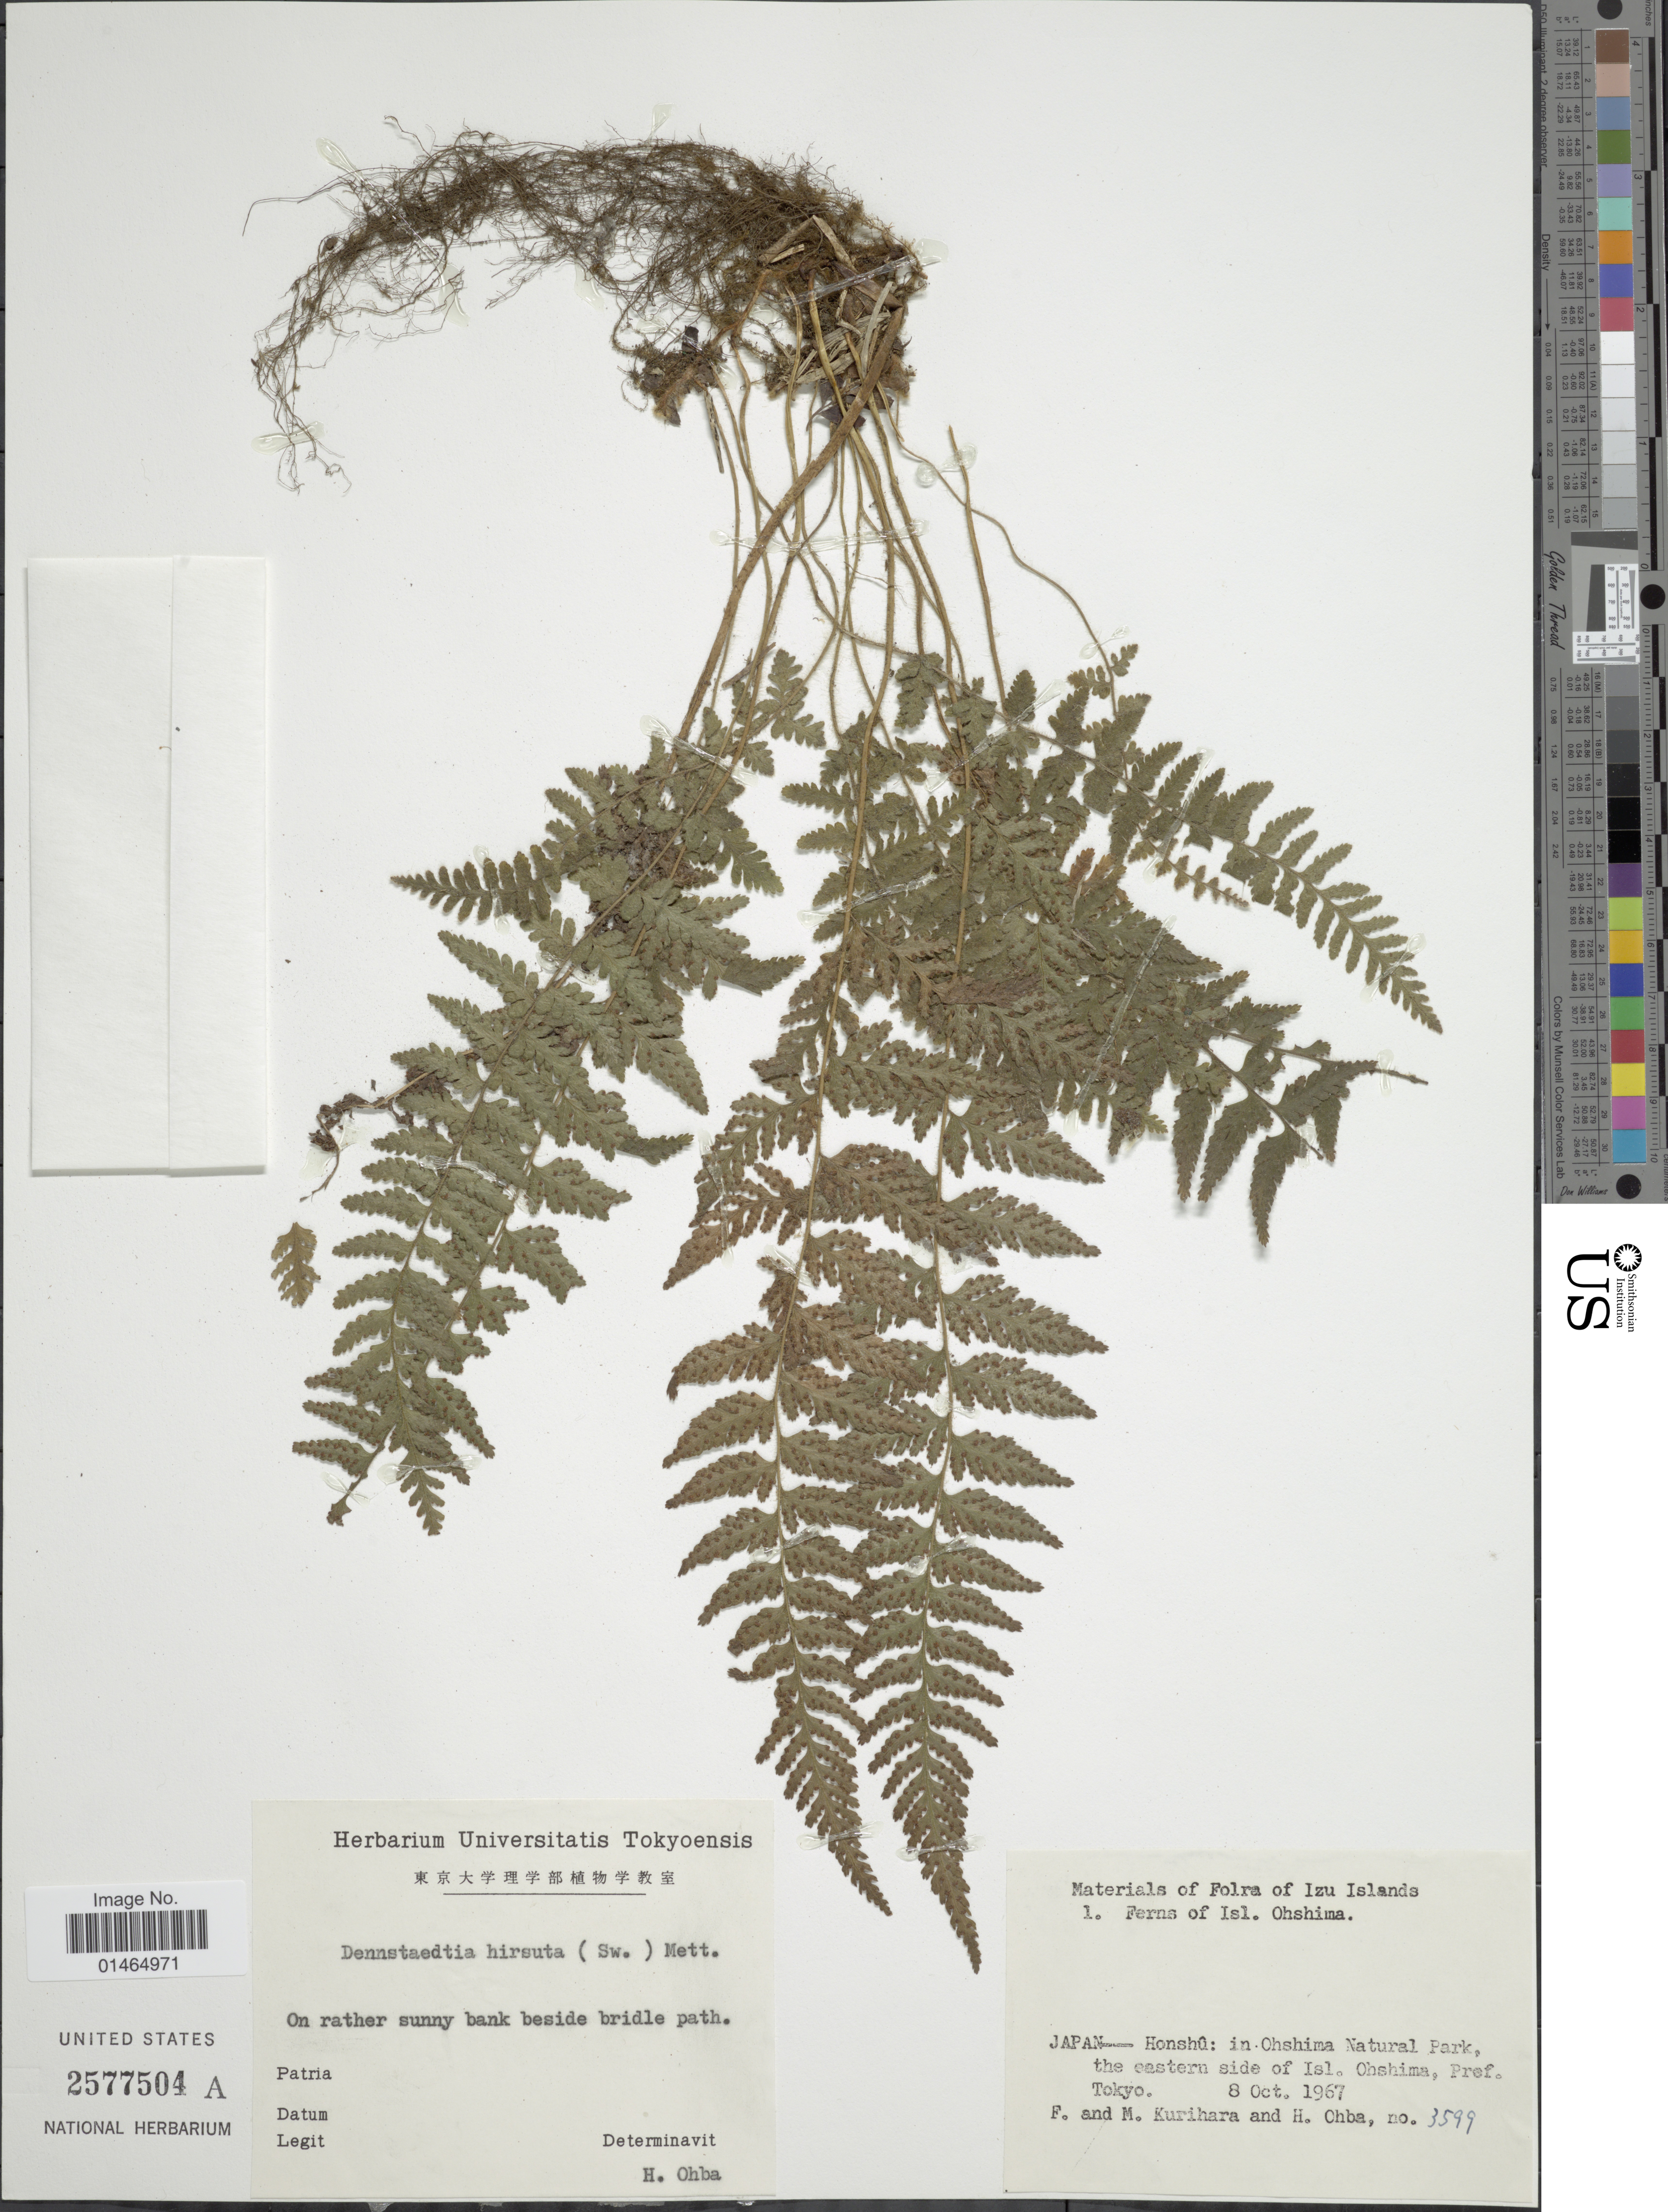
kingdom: Plantae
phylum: Tracheophyta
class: Polypodiopsida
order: Polypodiales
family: Dennstaedtiaceae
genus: Dennstaedtia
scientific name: Dennstaedtia hirsuta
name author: (Sw.) Mett. ex Miq.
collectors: F. Kurihara, M. Kurihara & H. Ohba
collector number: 3599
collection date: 1967-10-08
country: Japan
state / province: Tokyo, Federal City of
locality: Honshû: in Ohshima Natural Park, the eastern side of Isl. Ohshima, Pref. Tokyo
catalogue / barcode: US 2577504A